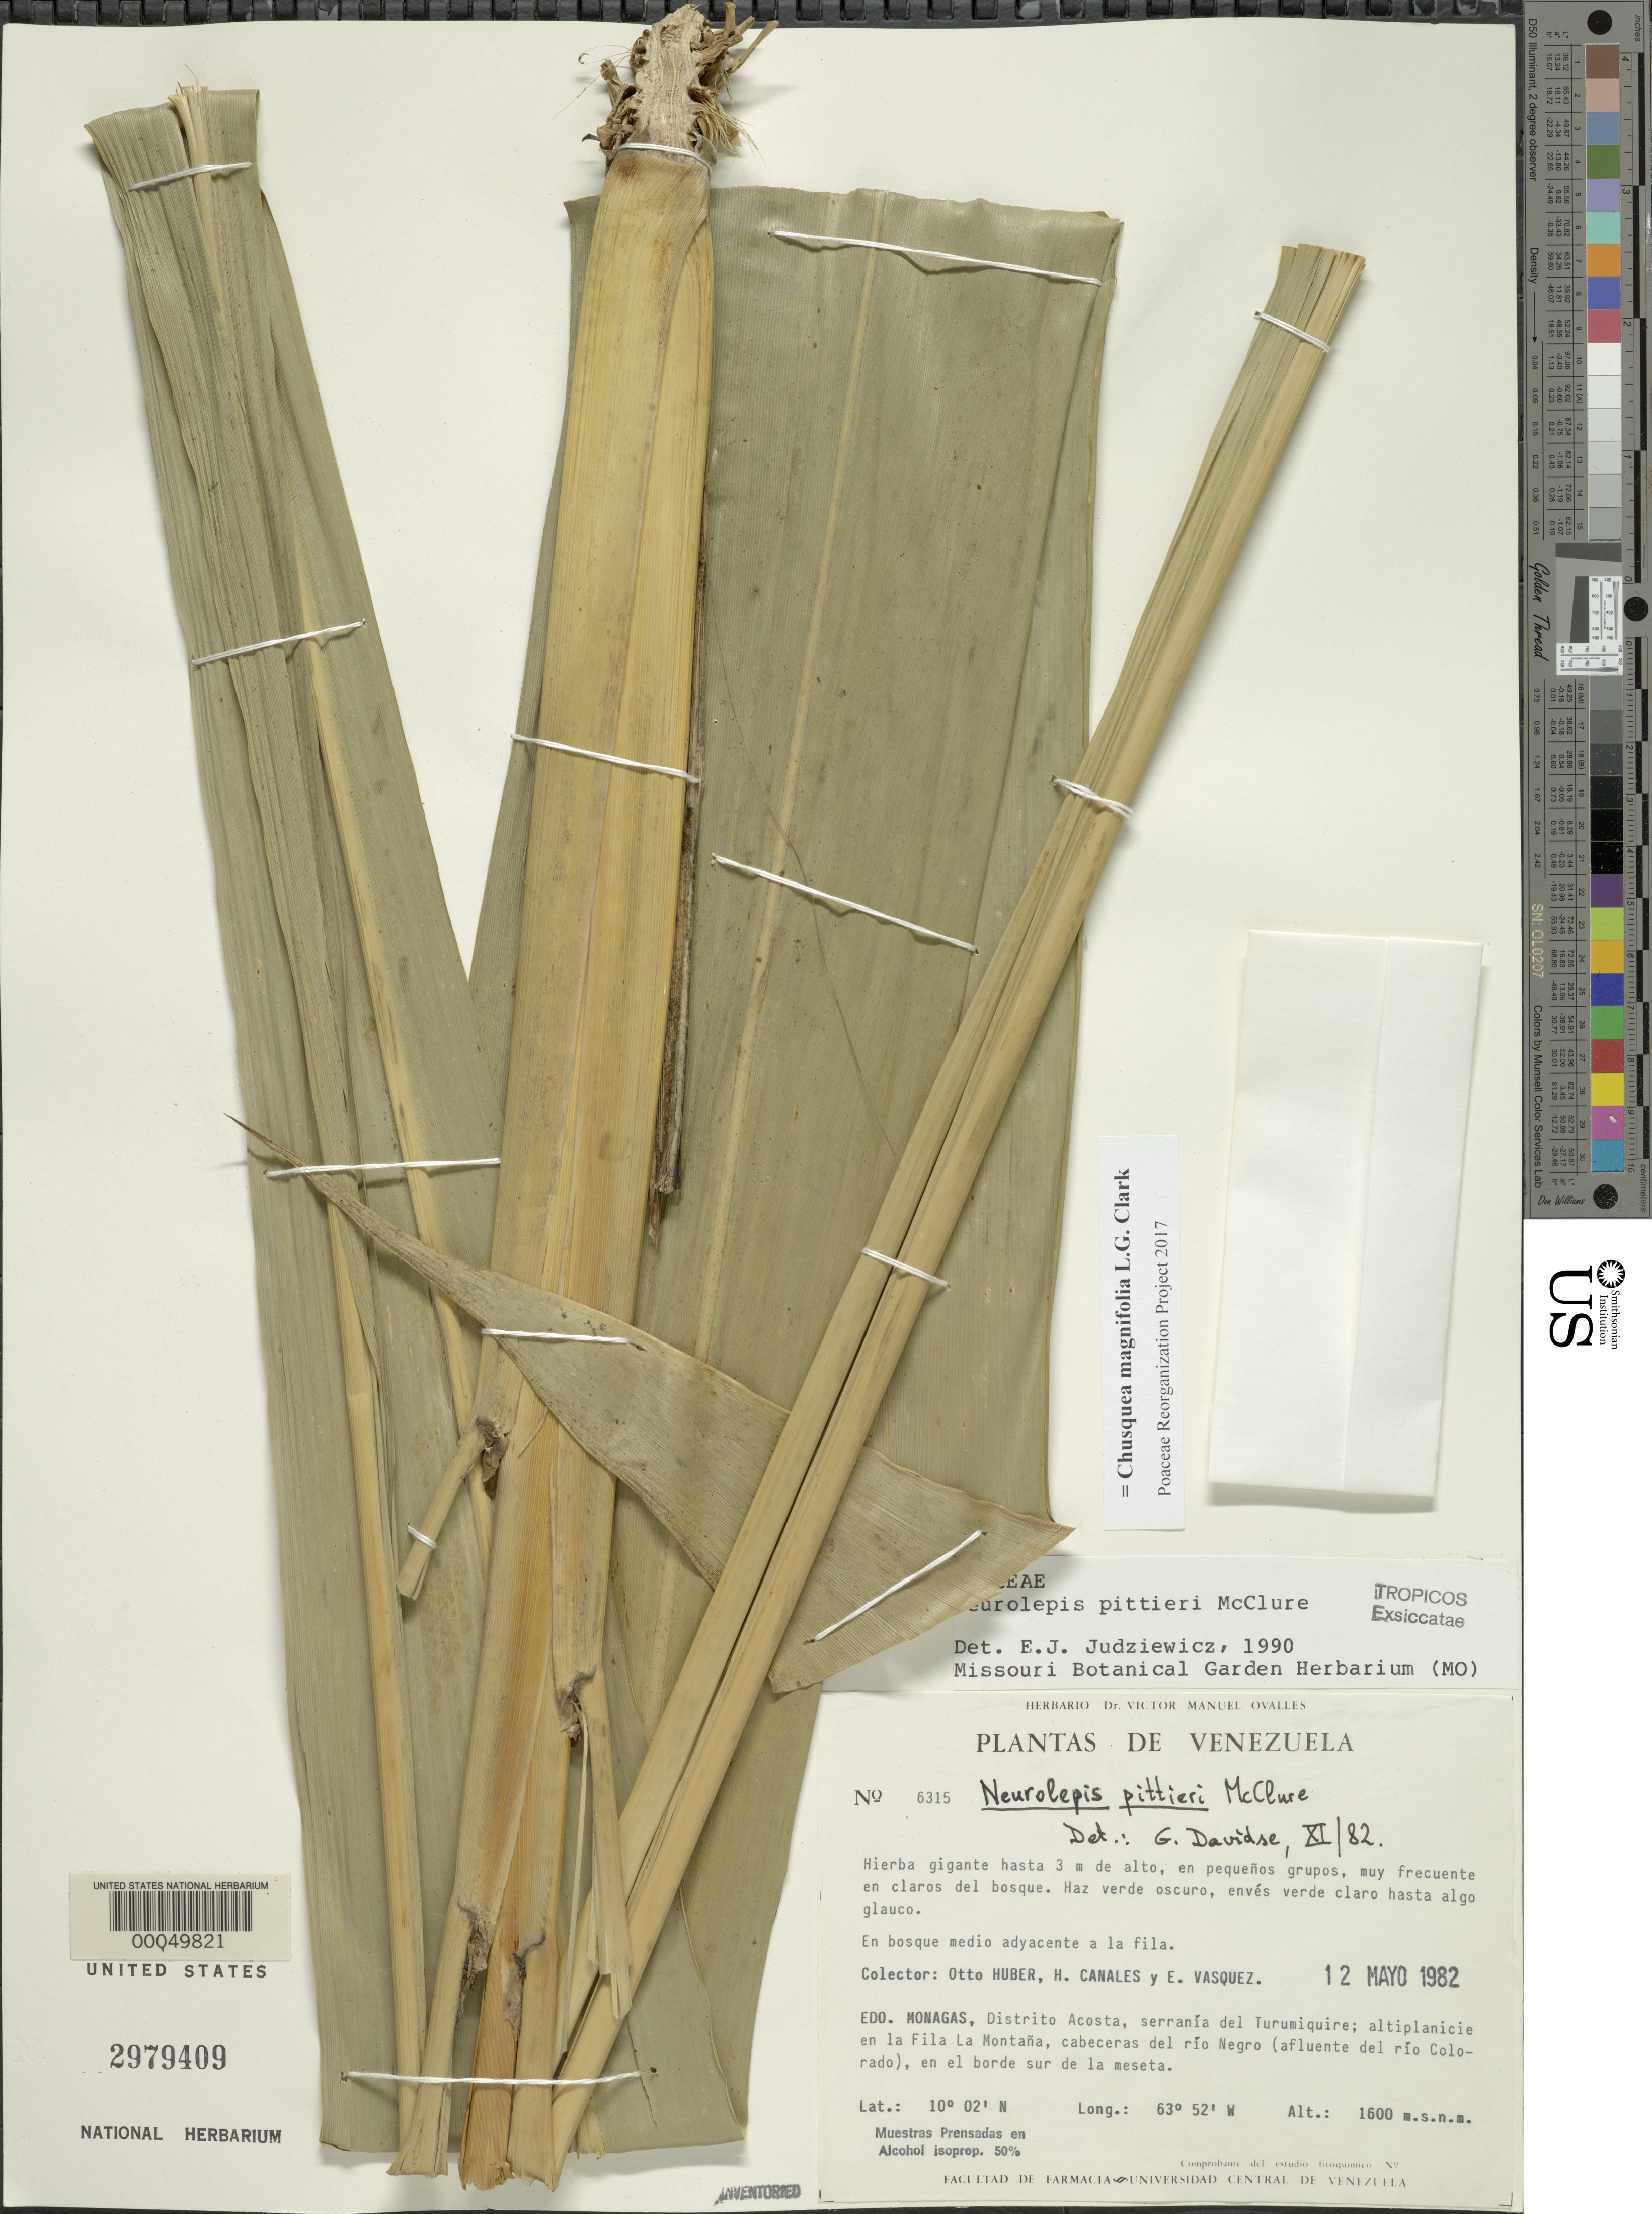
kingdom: Plantae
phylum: Tracheophyta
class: Liliopsida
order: Poales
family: Poaceae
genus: Chusquea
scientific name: Chusquea magnifolia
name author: L.G. Clark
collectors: O. Huber, H. Canales & E. Vasquez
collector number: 6315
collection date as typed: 12 May 1982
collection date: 1982-05-12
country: Venezuela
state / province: Monagas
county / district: Acosta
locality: Serrania del turumiquire; altiplanicie en la fila la montana, cabeceras del rio negro, afl. del rio colorado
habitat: El borde sur de la meseta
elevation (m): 1600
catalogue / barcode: US 2979409